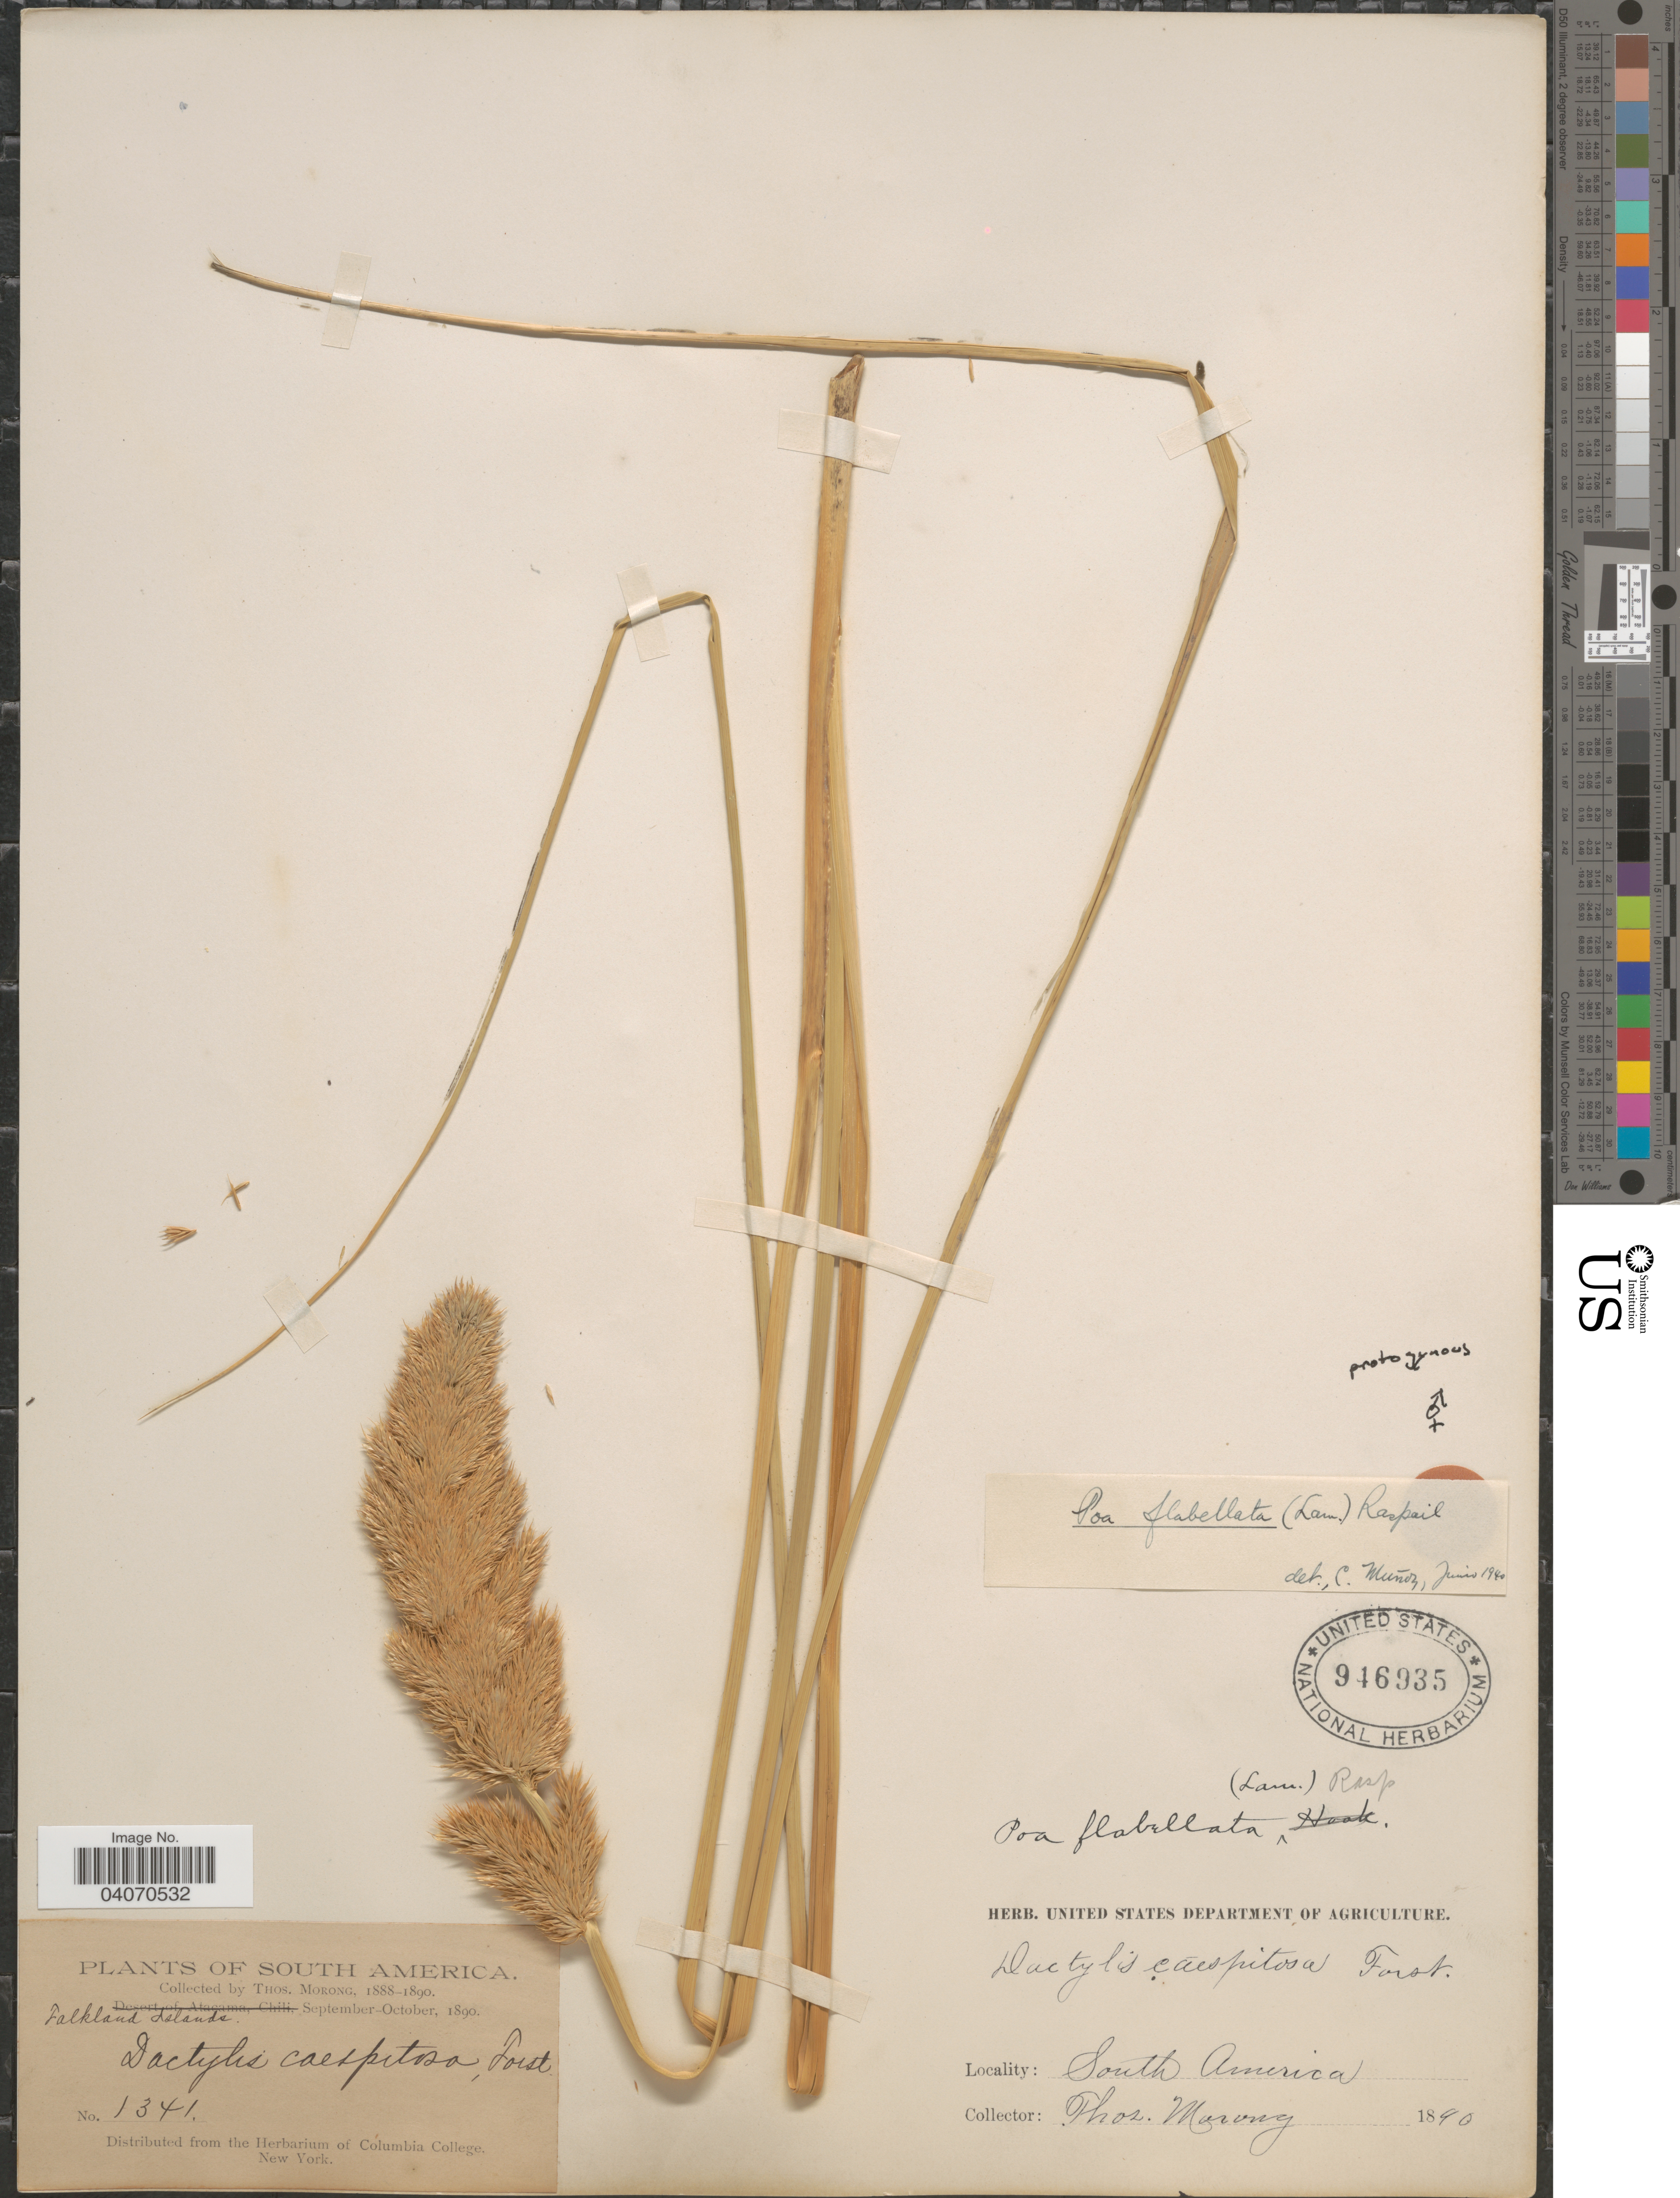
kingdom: Plantae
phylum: Tracheophyta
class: Liliopsida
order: Poales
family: Poaceae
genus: Poa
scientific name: Poa flabellata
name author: (Lam.) Raspail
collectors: ex herb. T. Morong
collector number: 1341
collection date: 1890-09/1890-10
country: Falkland Islands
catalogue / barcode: US 946935